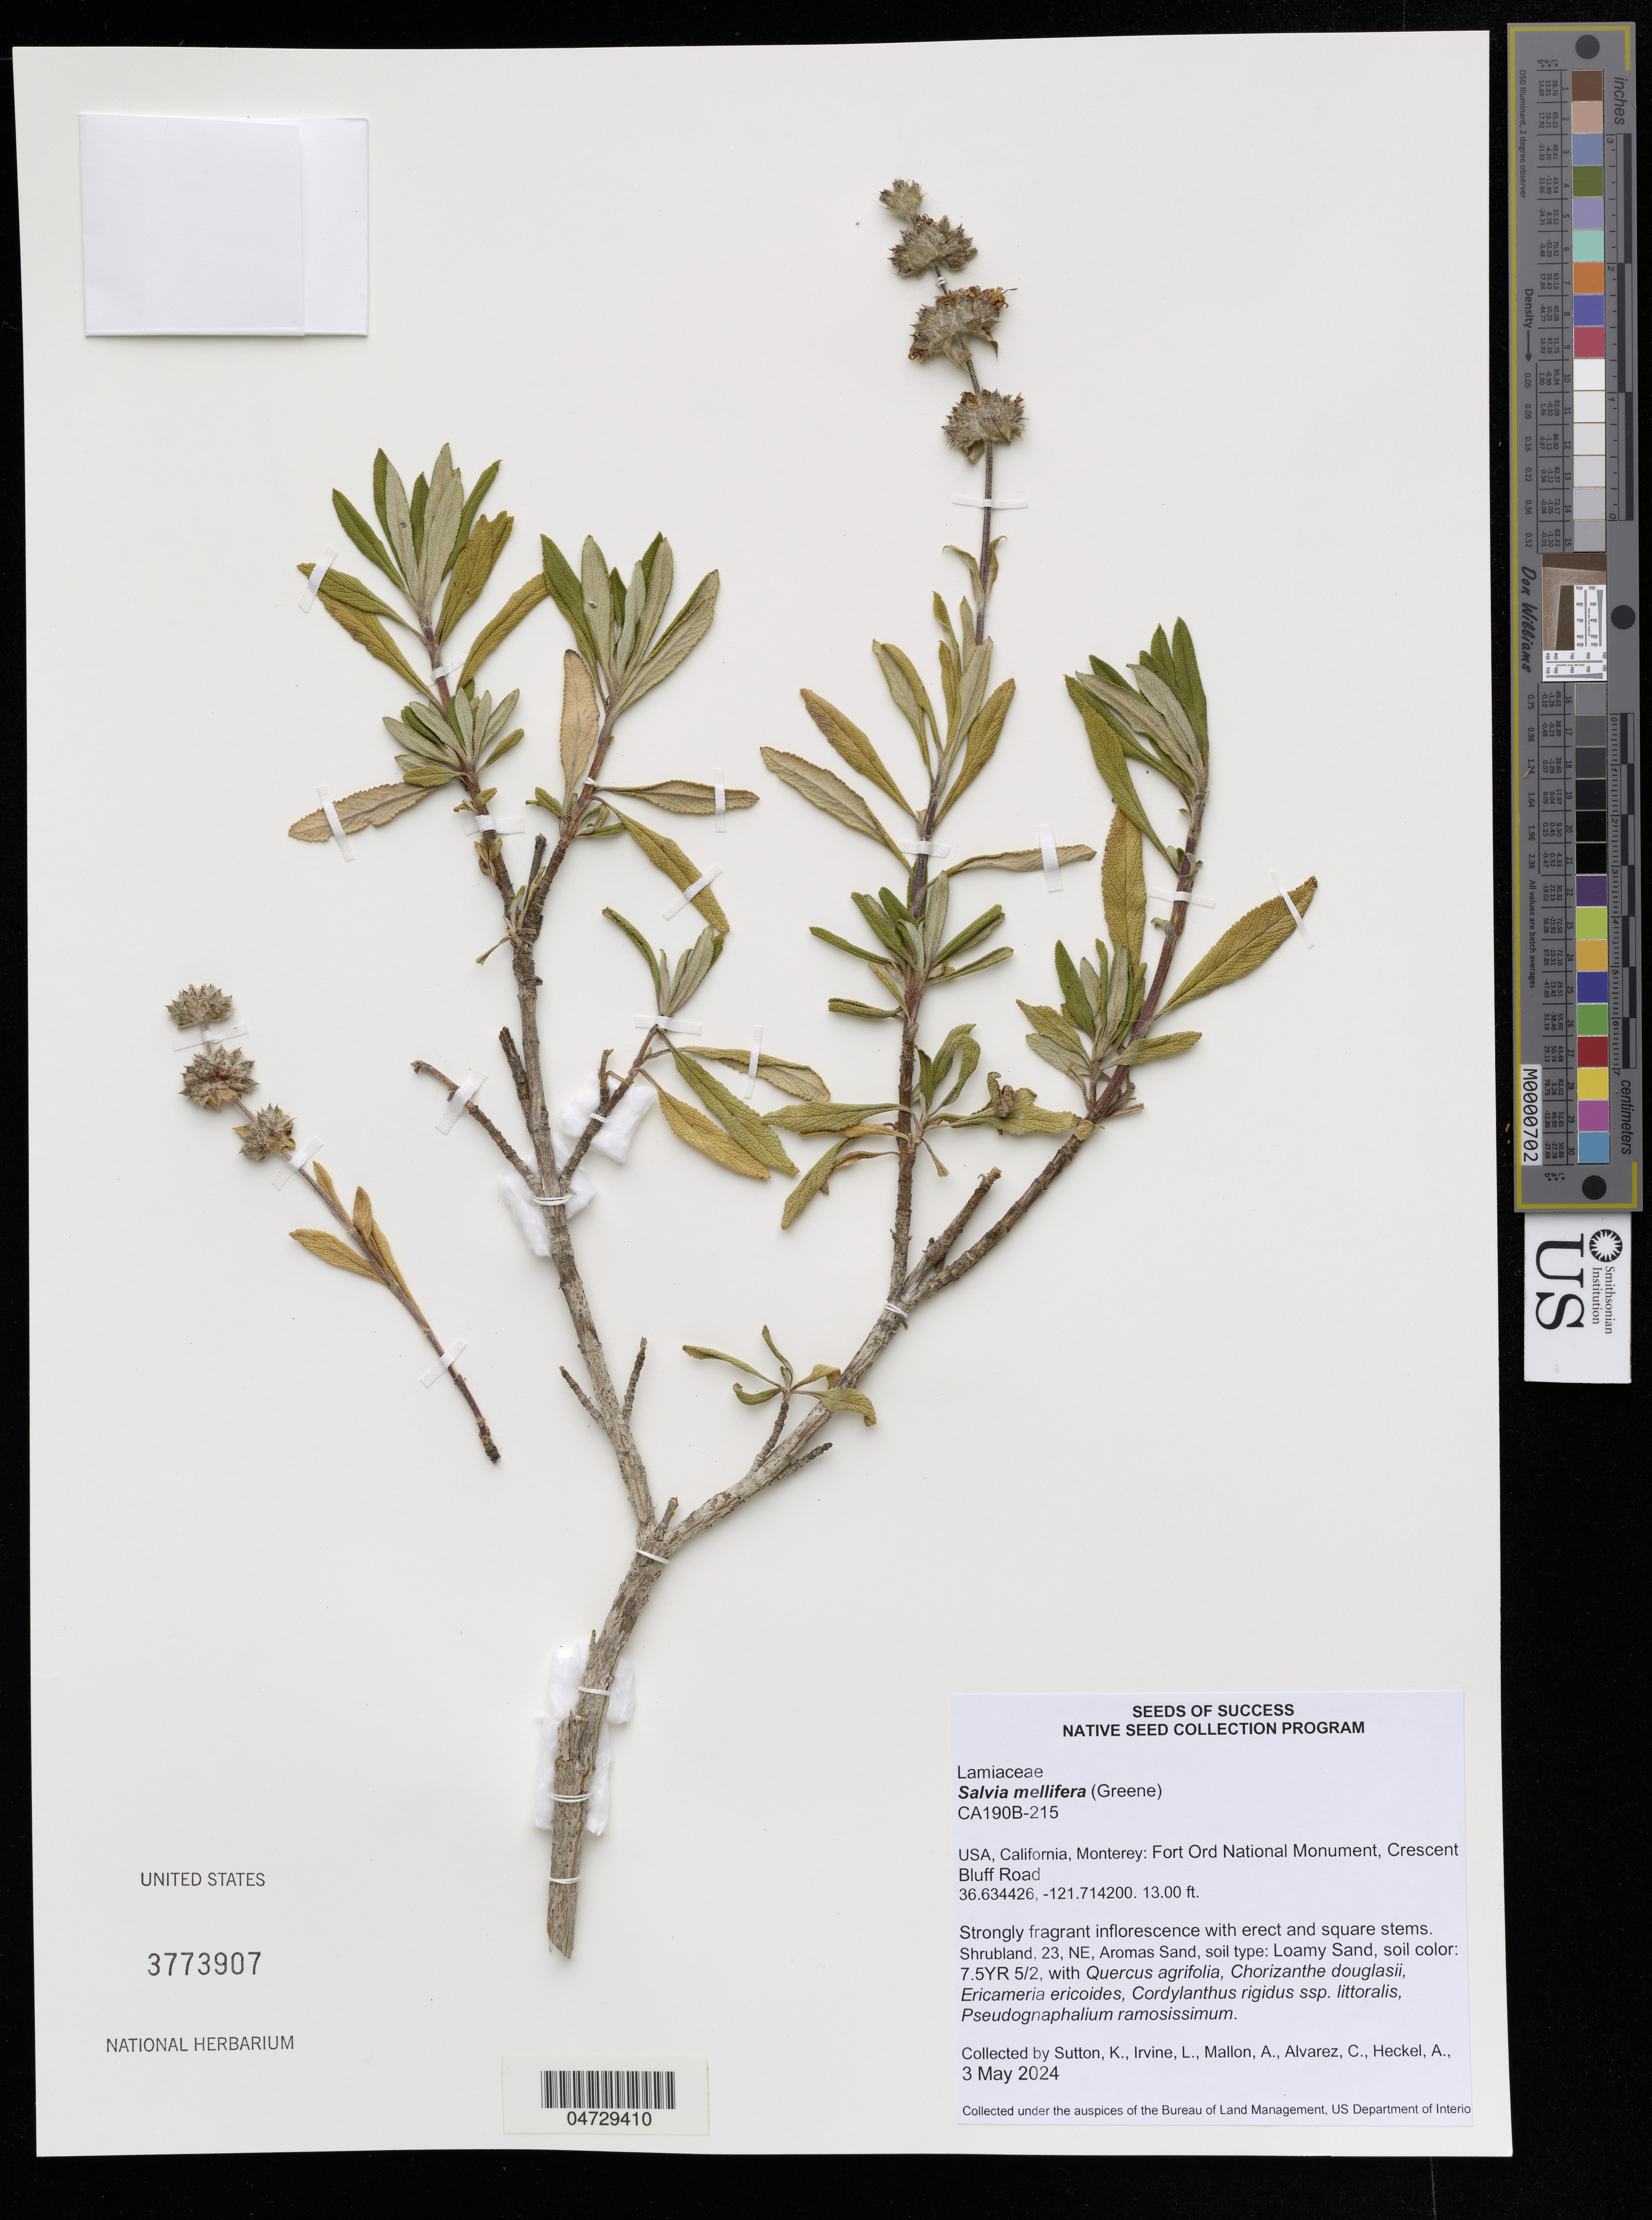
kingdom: Plantae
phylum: Tracheophyta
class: Magnoliopsida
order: Lamiales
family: Lamiaceae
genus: Salvia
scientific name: Salvia mellifera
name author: Greene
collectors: K. Sutton, L. Irvine, A. Mallon & A. Alvarez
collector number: CA190B-215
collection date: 2024-05-03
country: United States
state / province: California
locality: Monterey: Fort Ord National Monument, Crescent Bluff Road.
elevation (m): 396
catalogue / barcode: US 3773907